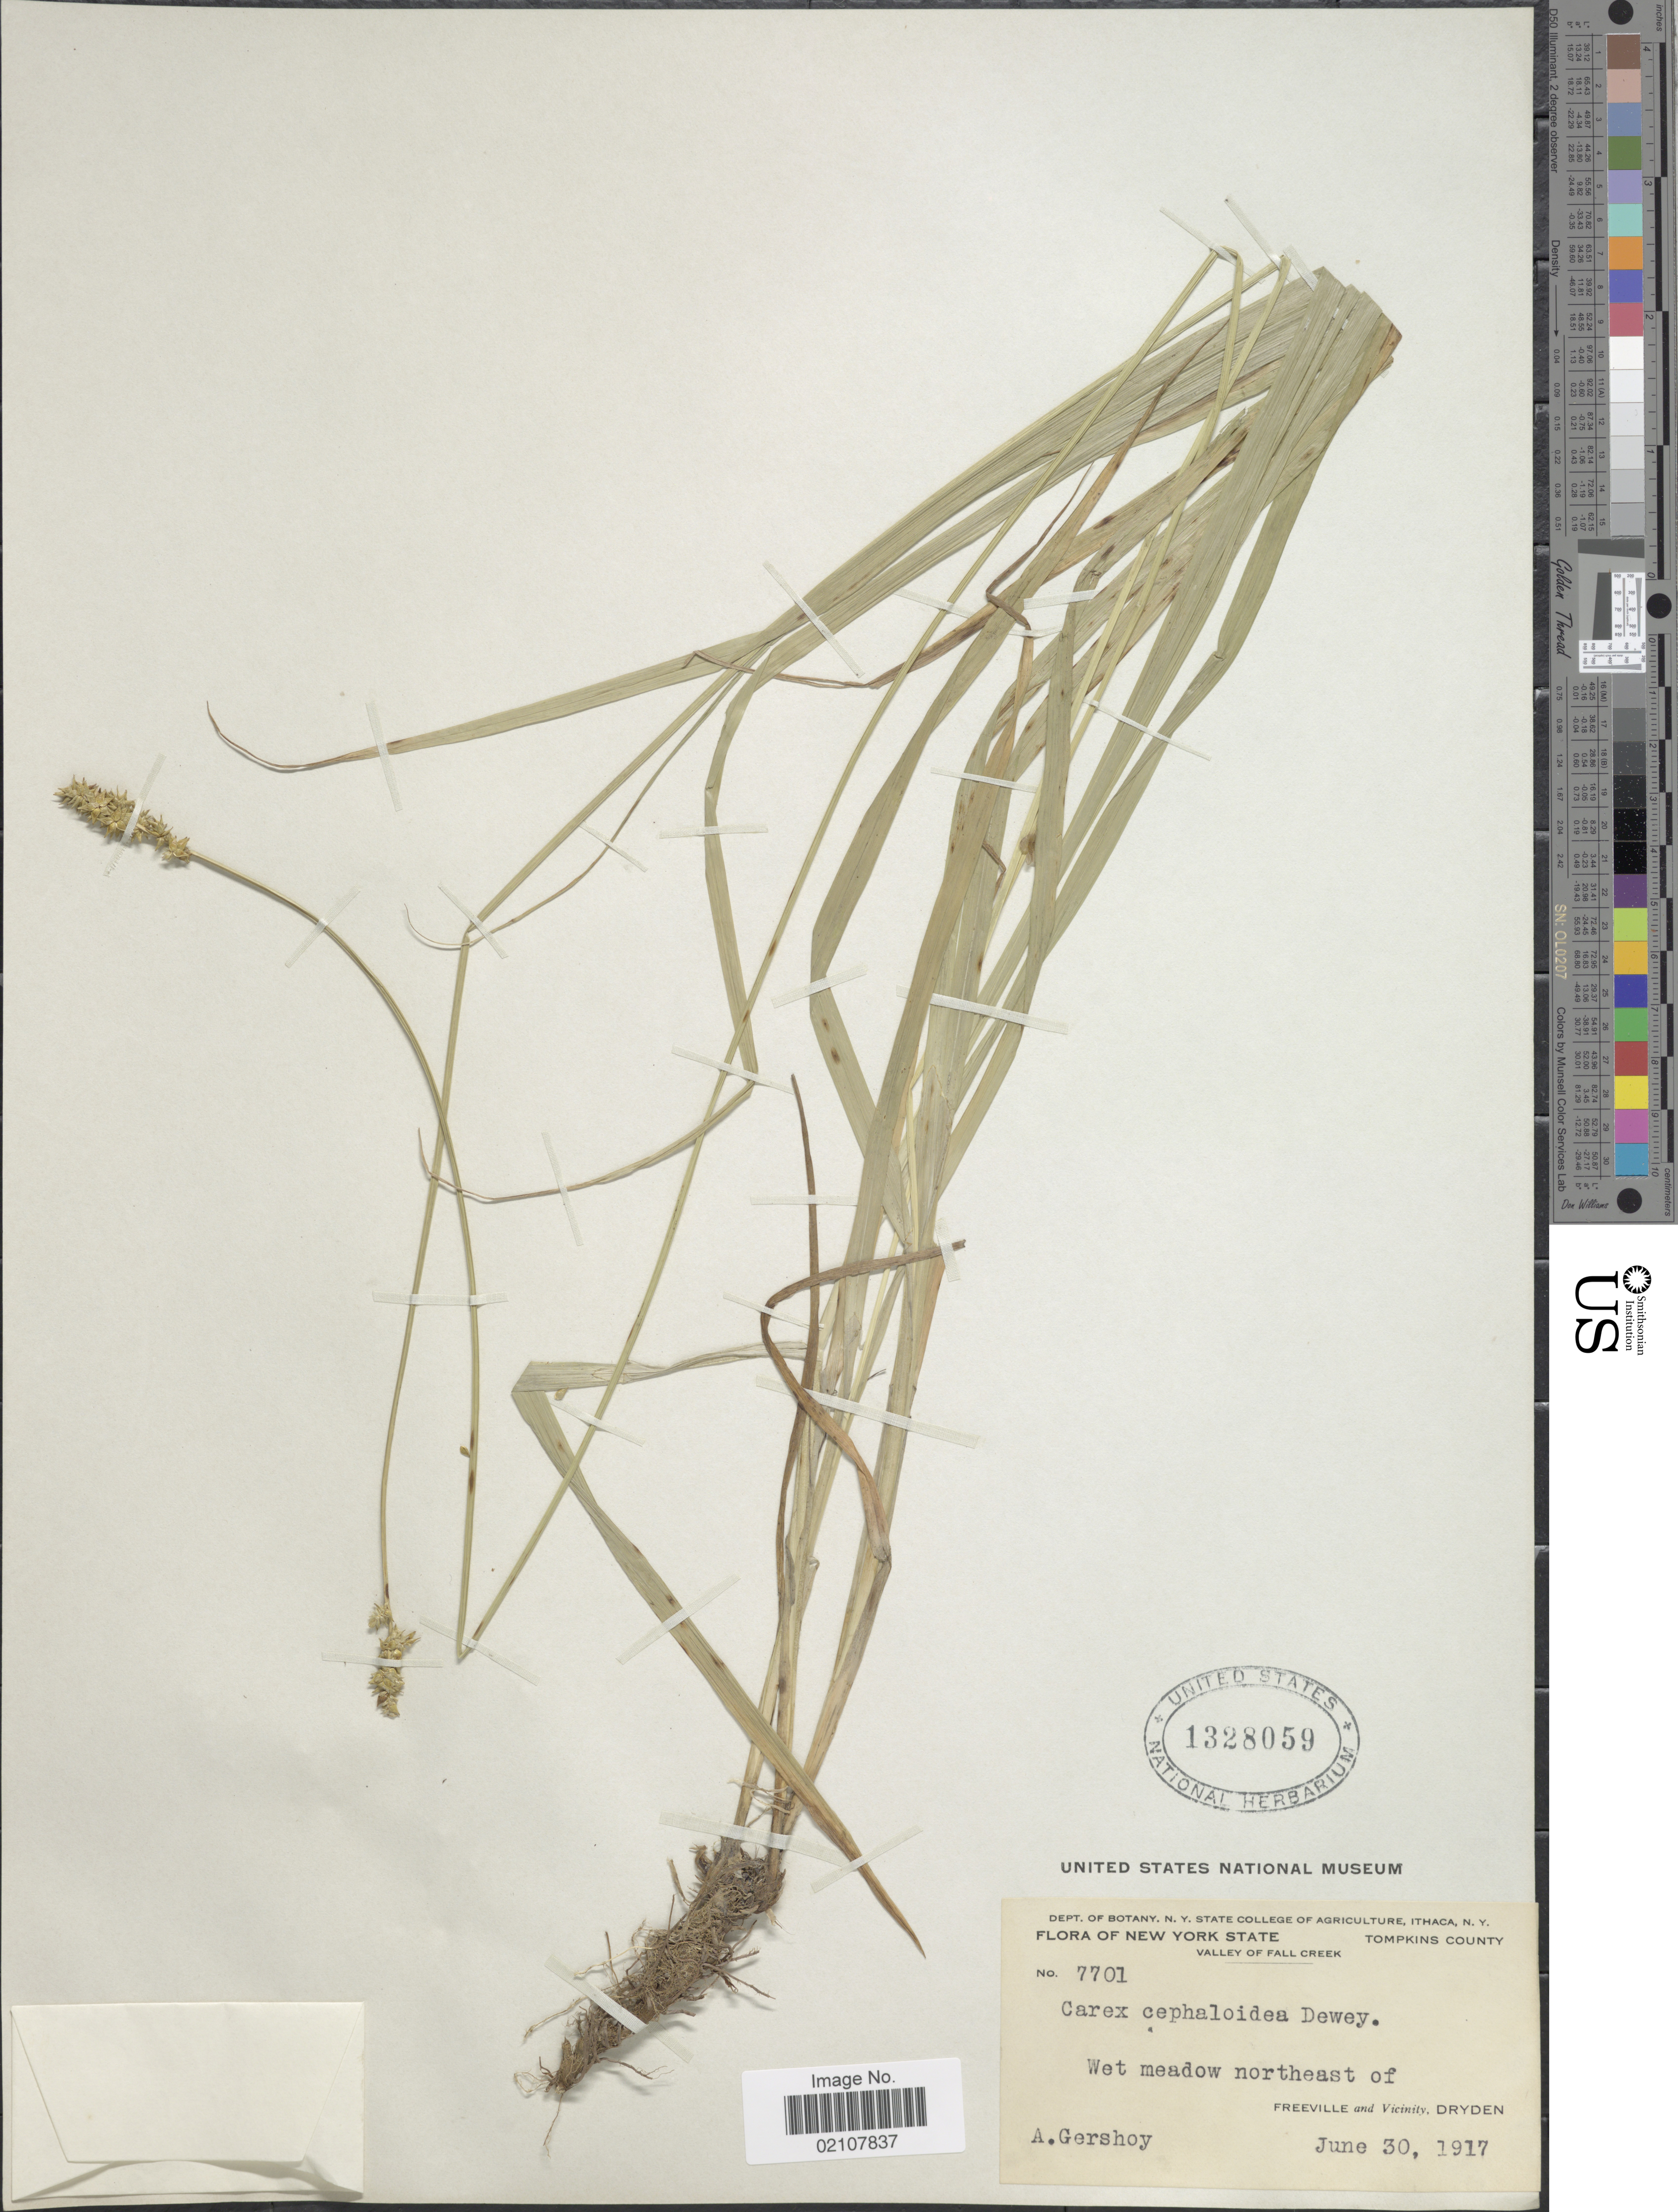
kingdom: Plantae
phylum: Tracheophyta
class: Liliopsida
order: Poales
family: Cyperaceae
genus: Carex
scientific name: Carex cephaloidea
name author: (Dewey) Dewey ex Boott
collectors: A. Gershoy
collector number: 7701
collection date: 1917-06-30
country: United States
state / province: New York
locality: Tompkins County, Valley of Fall Creek, Wet meadow northeast of Freeville and Vicinity, Dryden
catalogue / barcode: US 1328059